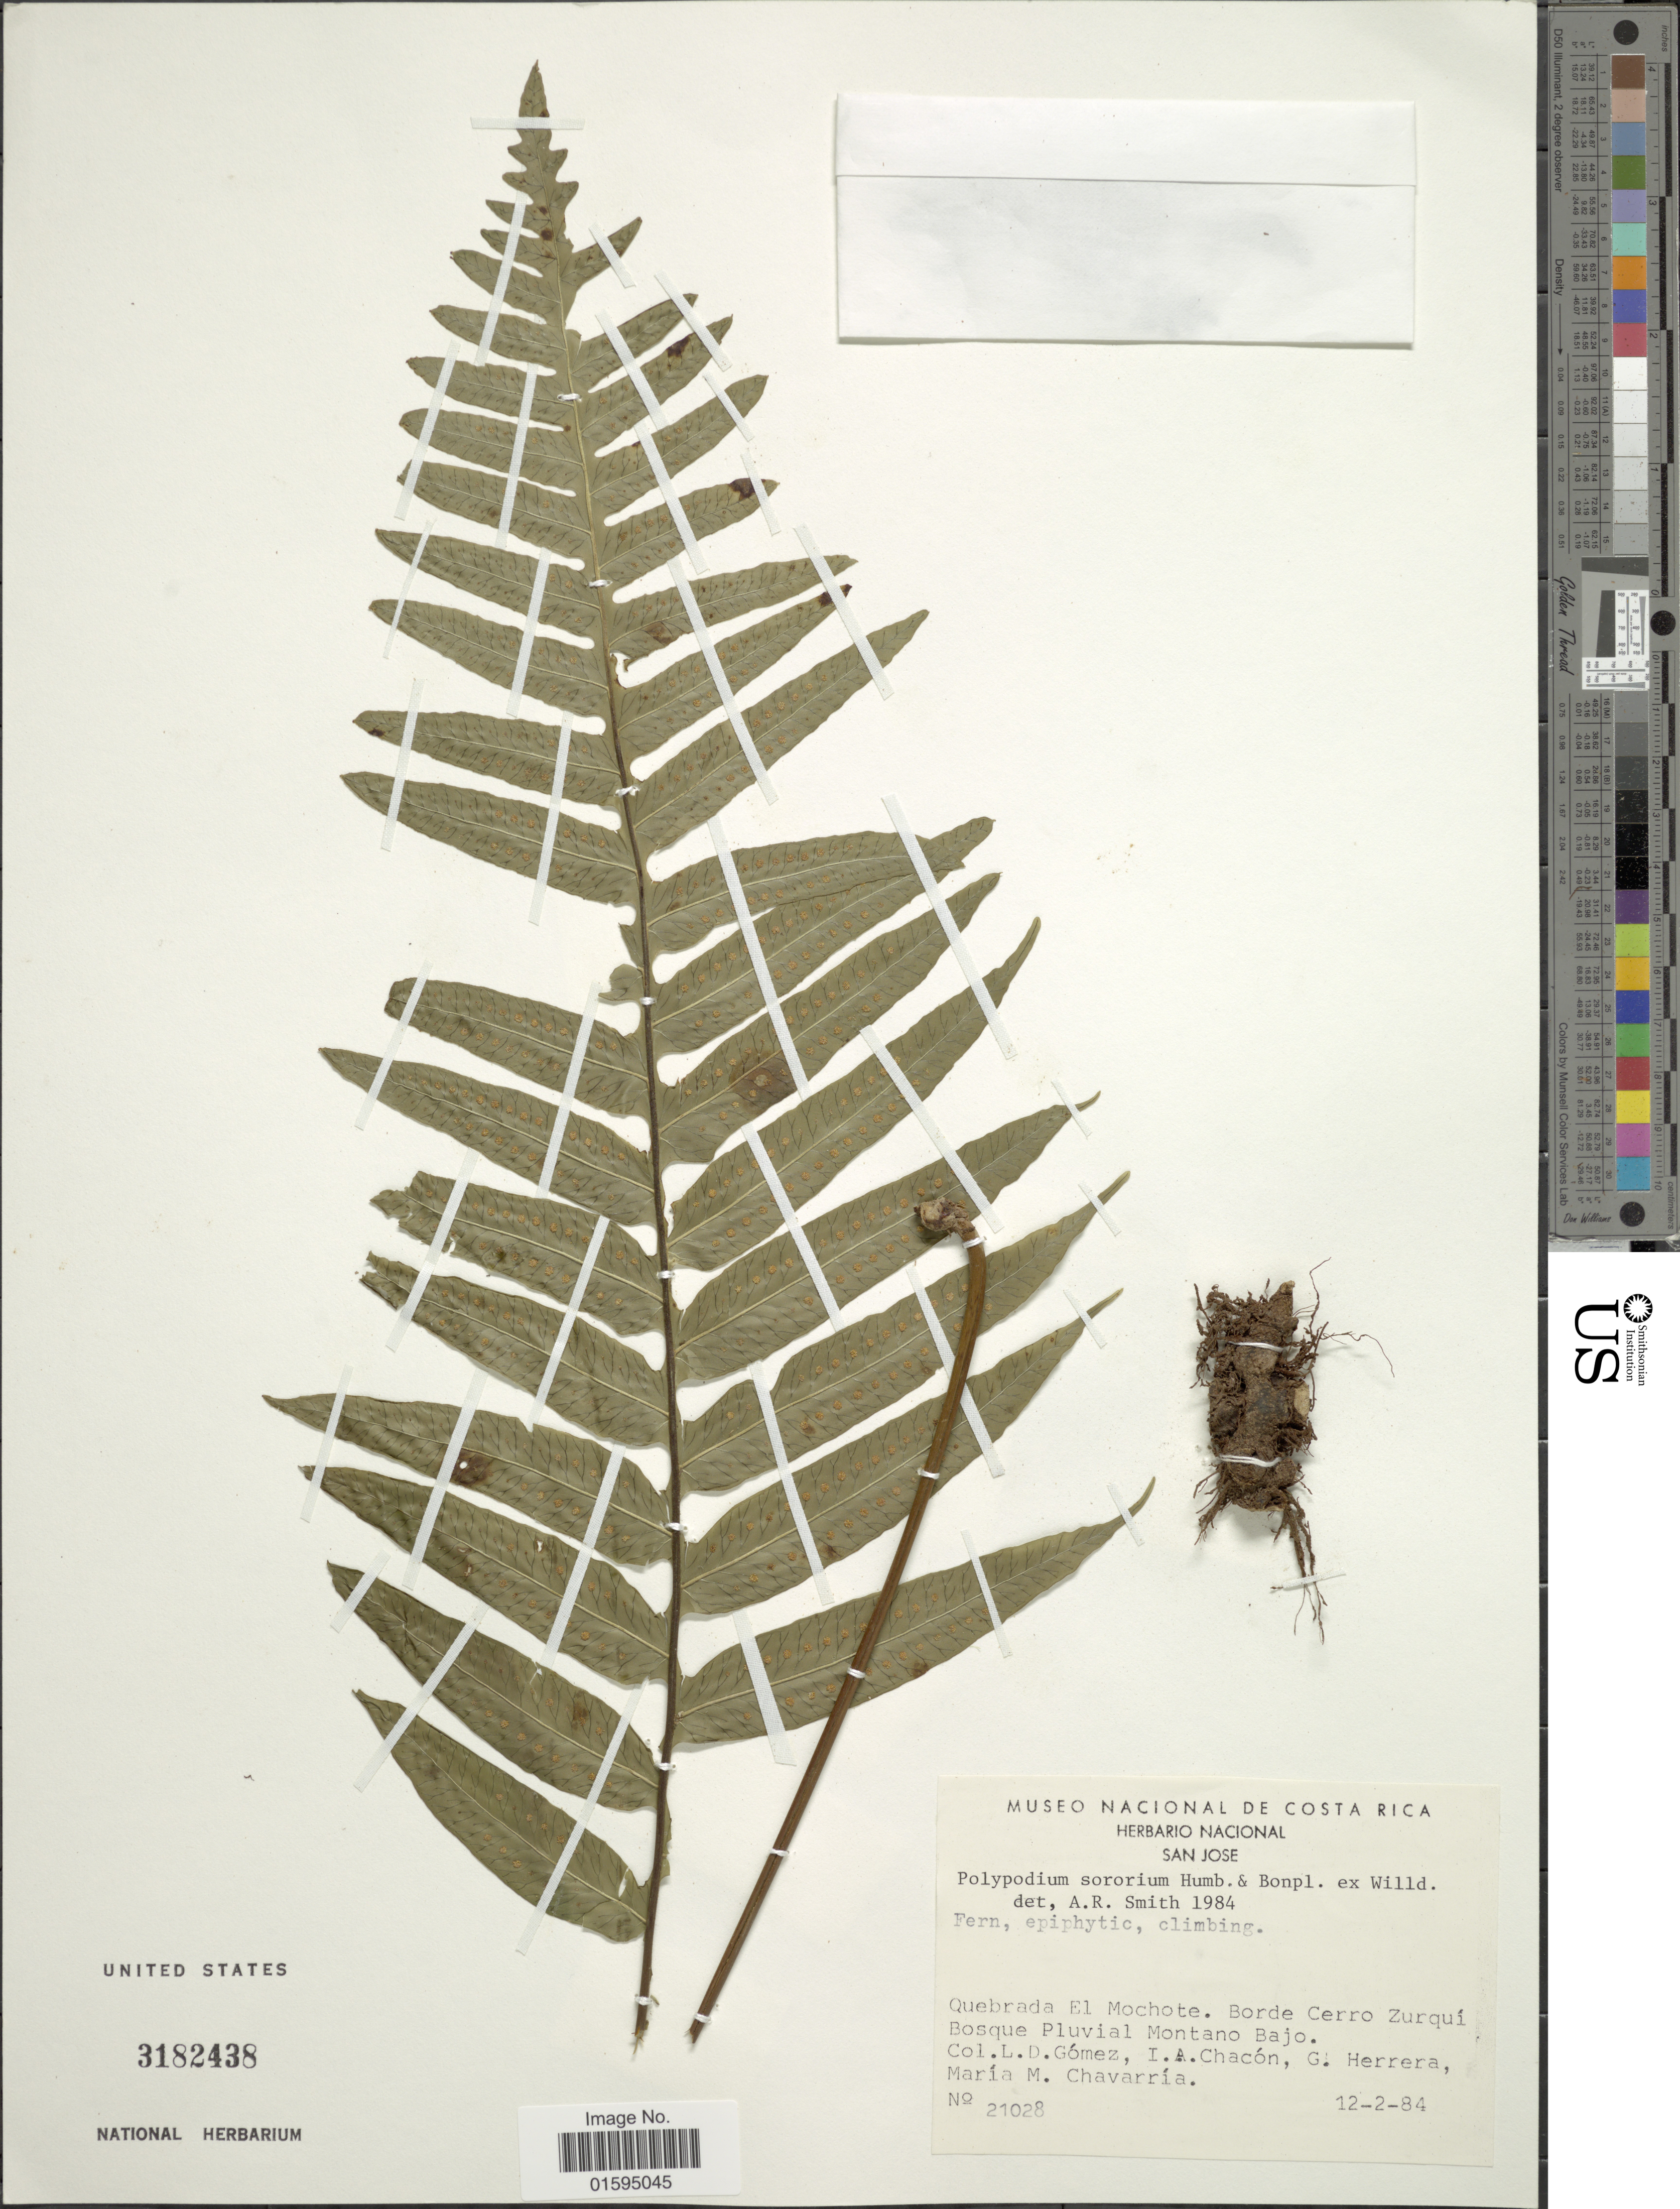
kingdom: Plantae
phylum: Tracheophyta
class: Polypodiopsida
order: Polypodiales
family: Polypodiaceae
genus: Polypodium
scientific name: Polypodium dulce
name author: Poir.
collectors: L. Gomez, I. Chacón, G. Herrera & M. Chavarría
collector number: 21028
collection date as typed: Transcribed d/m/y: 12/2/84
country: Costa Rica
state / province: San José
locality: Quebrada El Mochote. Borde Cerro Zurqui Bosque Pluvial Montano Bajo.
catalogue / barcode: US 3182438